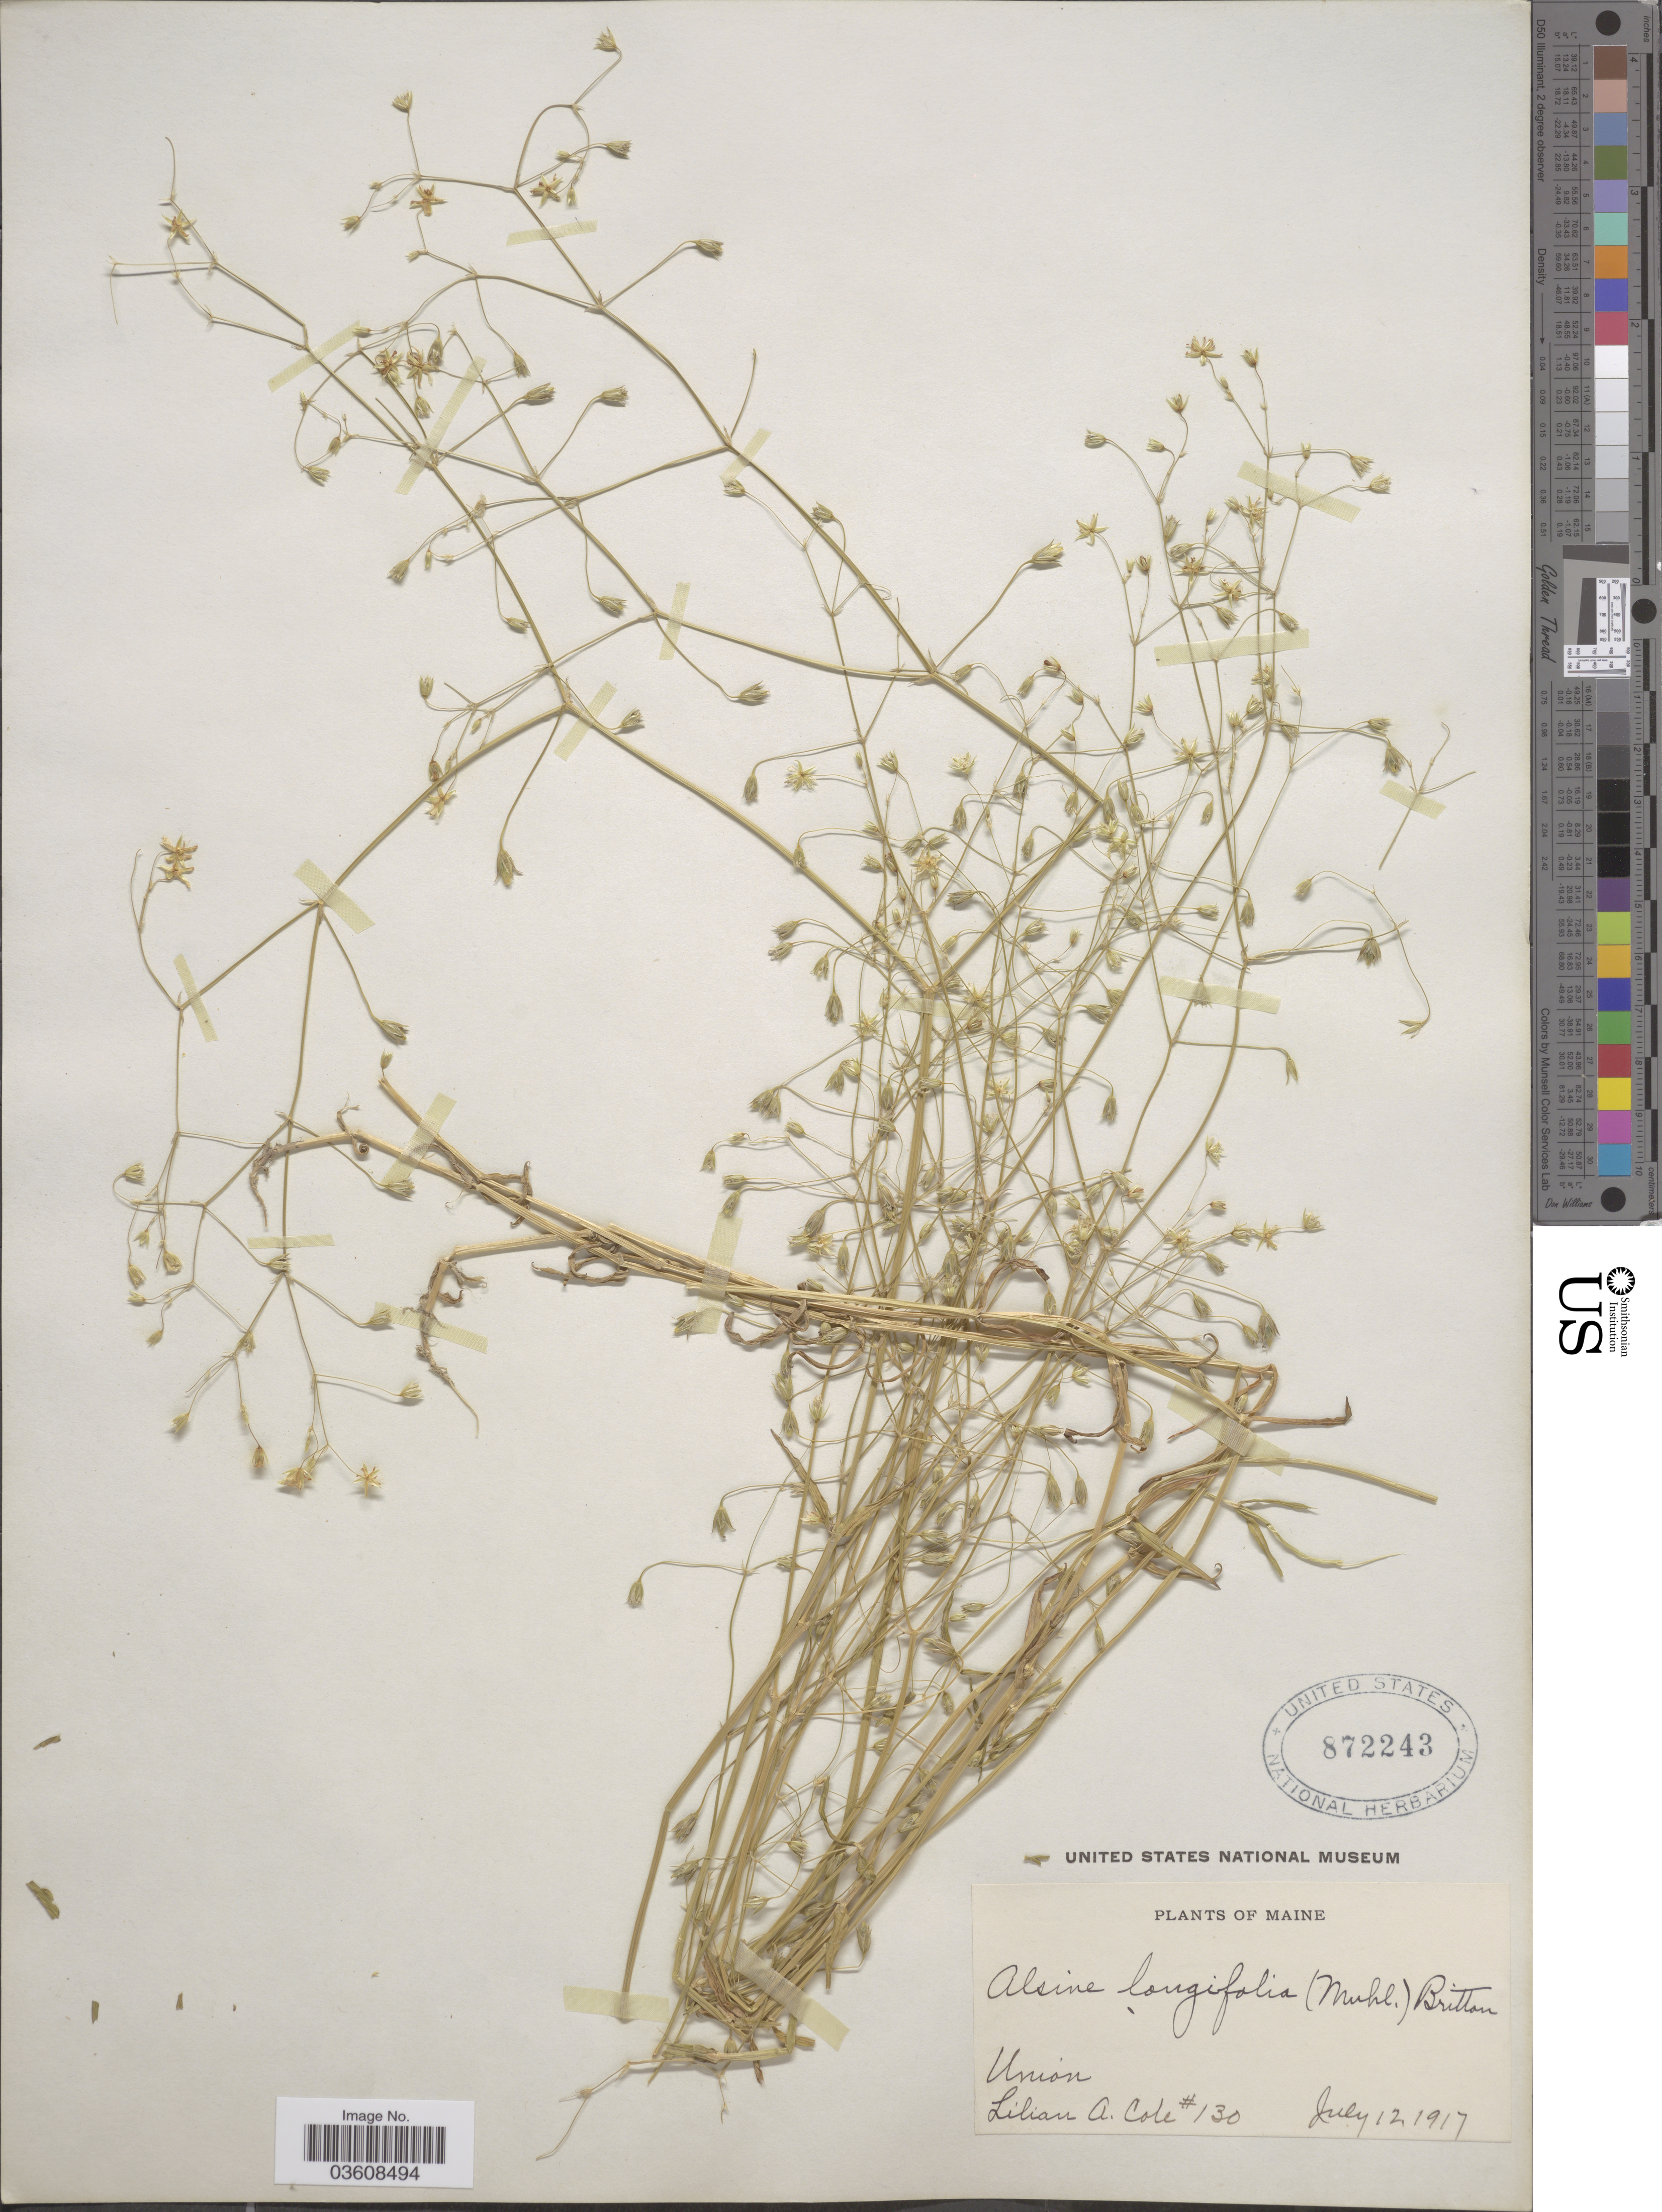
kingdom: Plantae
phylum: Tracheophyta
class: Magnoliopsida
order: Caryophyllales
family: Caryophyllaceae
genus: Stellaria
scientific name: Stellaria longifolia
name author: Muhl. ex Willd.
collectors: L. A. Cole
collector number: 130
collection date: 1917-07-12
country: United States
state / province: Maine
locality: Union.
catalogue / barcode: US 872243